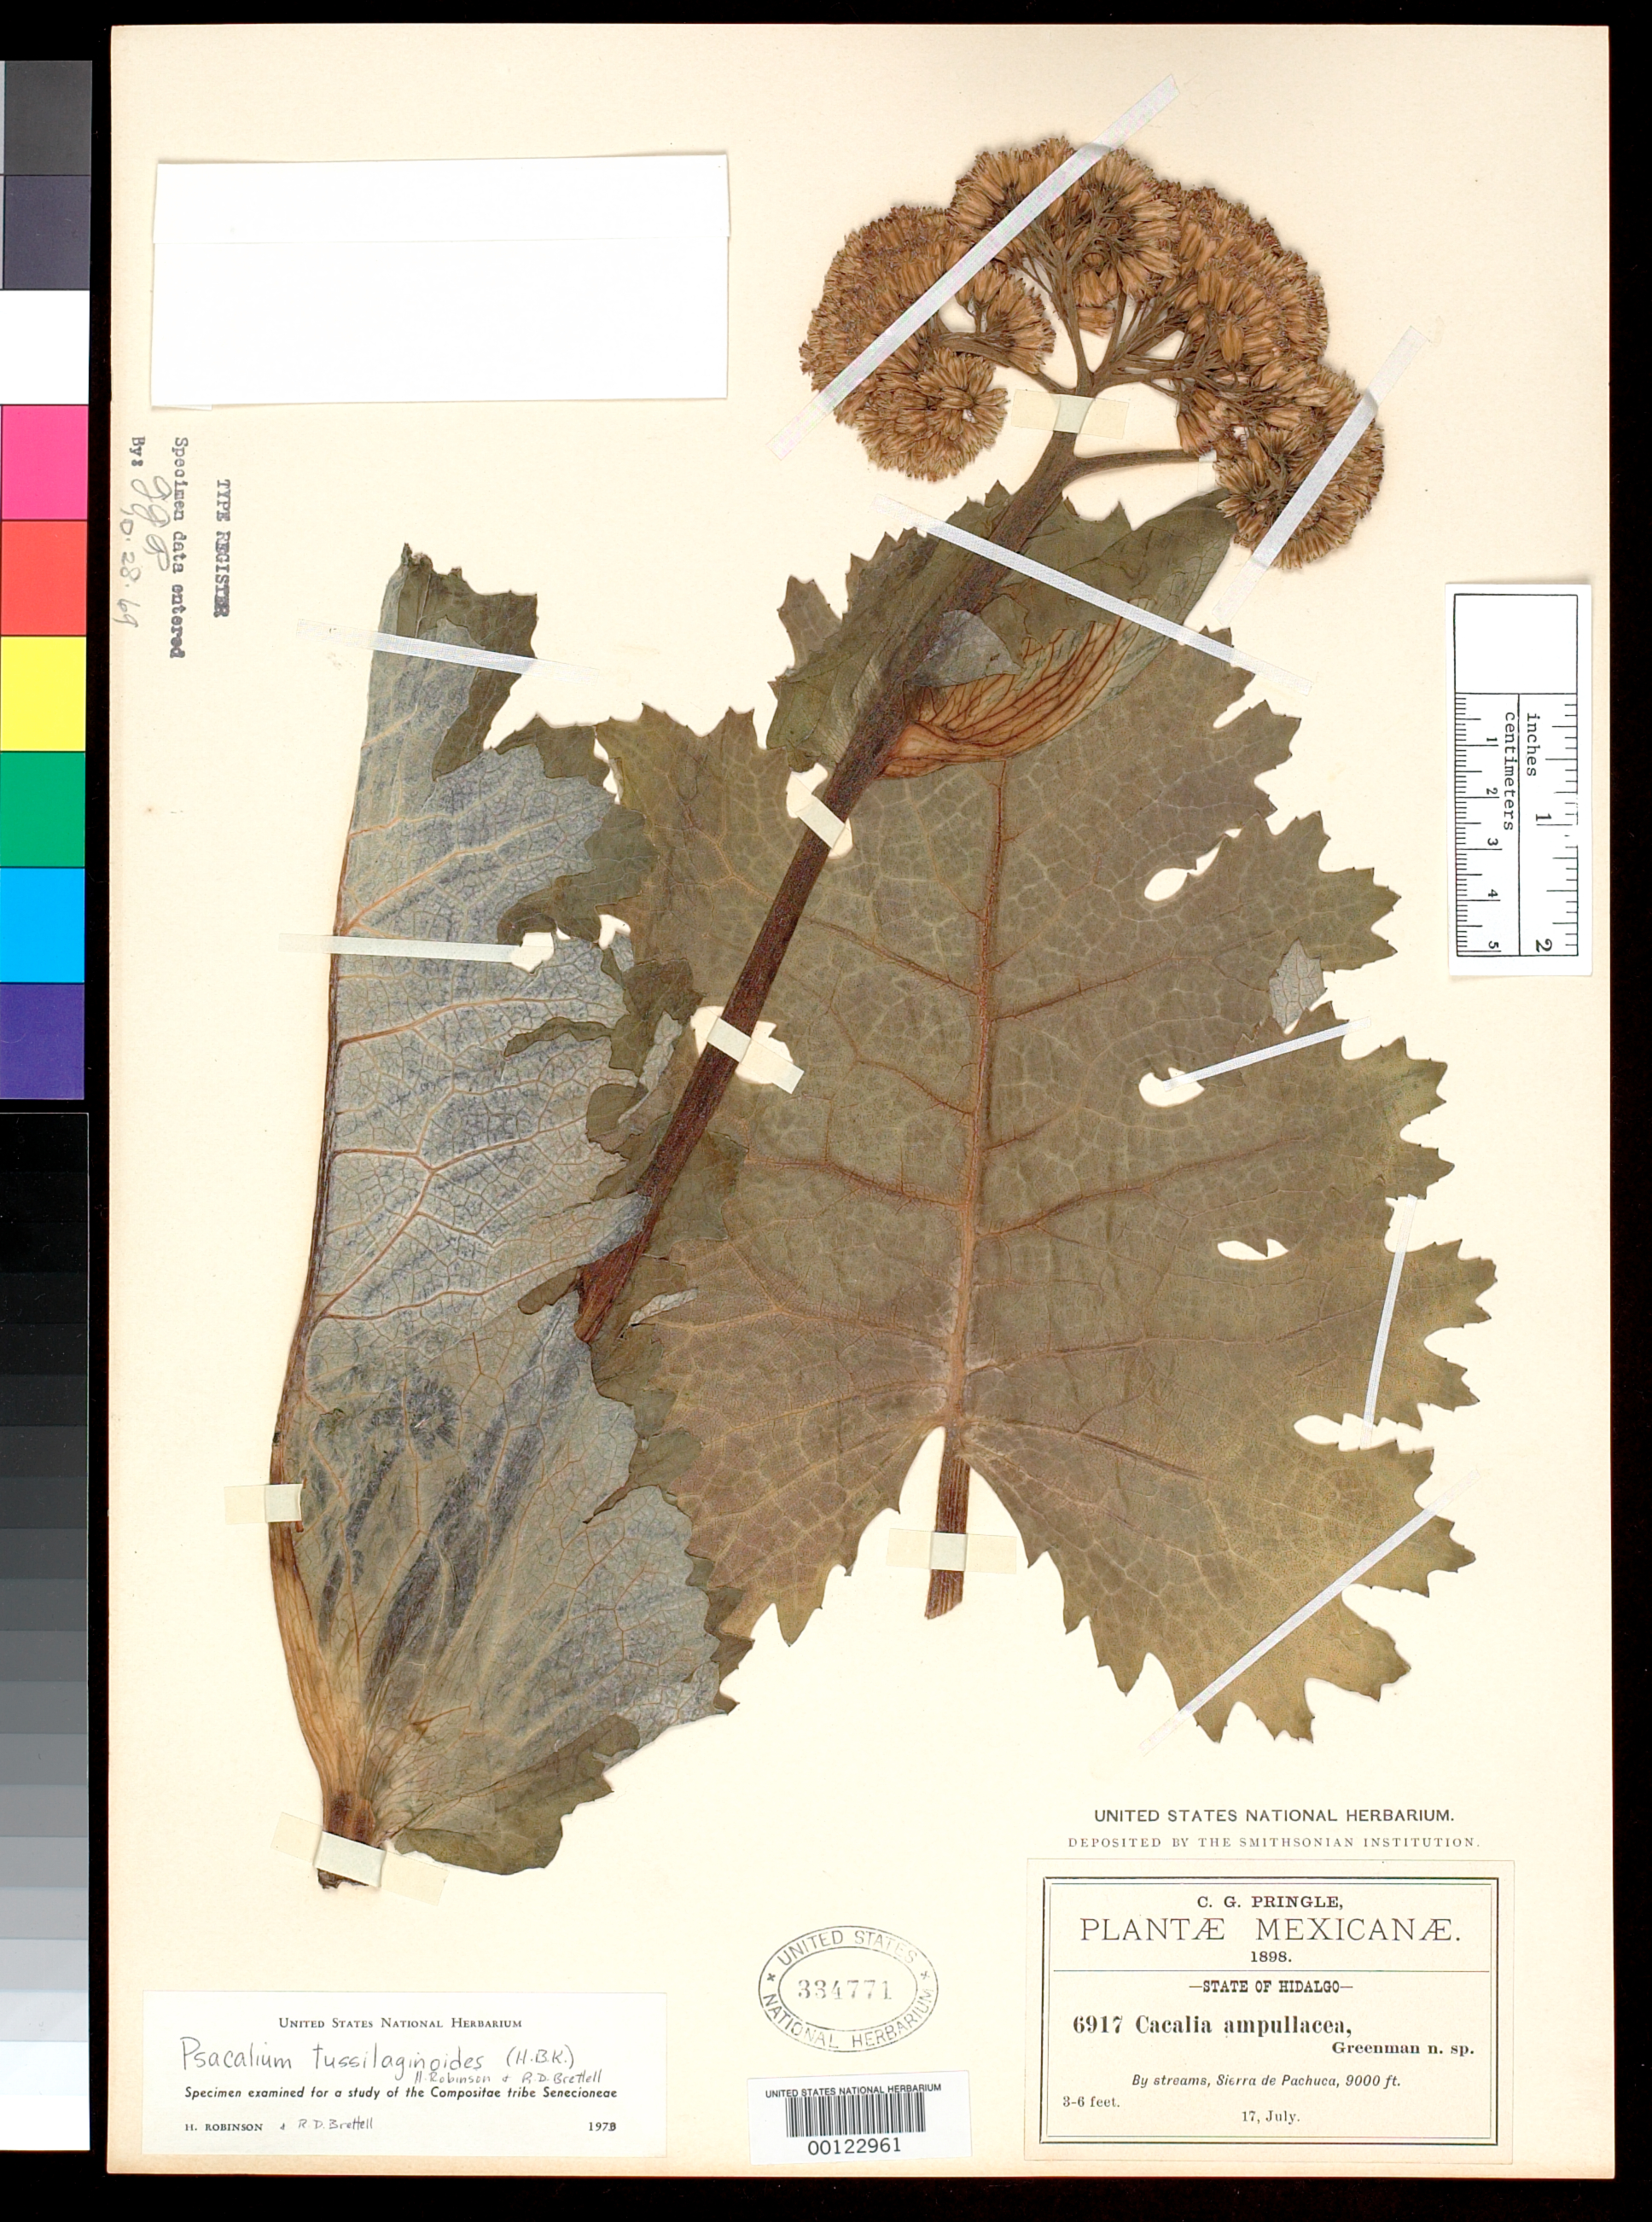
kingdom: Plantae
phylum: Tracheophyta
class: Magnoliopsida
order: Asterales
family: Asteraceae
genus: Cacalia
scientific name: Cacalia ampullacea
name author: Greenm.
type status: Isotype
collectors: C. G. Pringle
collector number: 6917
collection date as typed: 17 Jul 1898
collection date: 1898-07-17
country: Mexico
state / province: Hidalgo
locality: Sierra de Pachuca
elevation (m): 2700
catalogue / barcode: US 334771